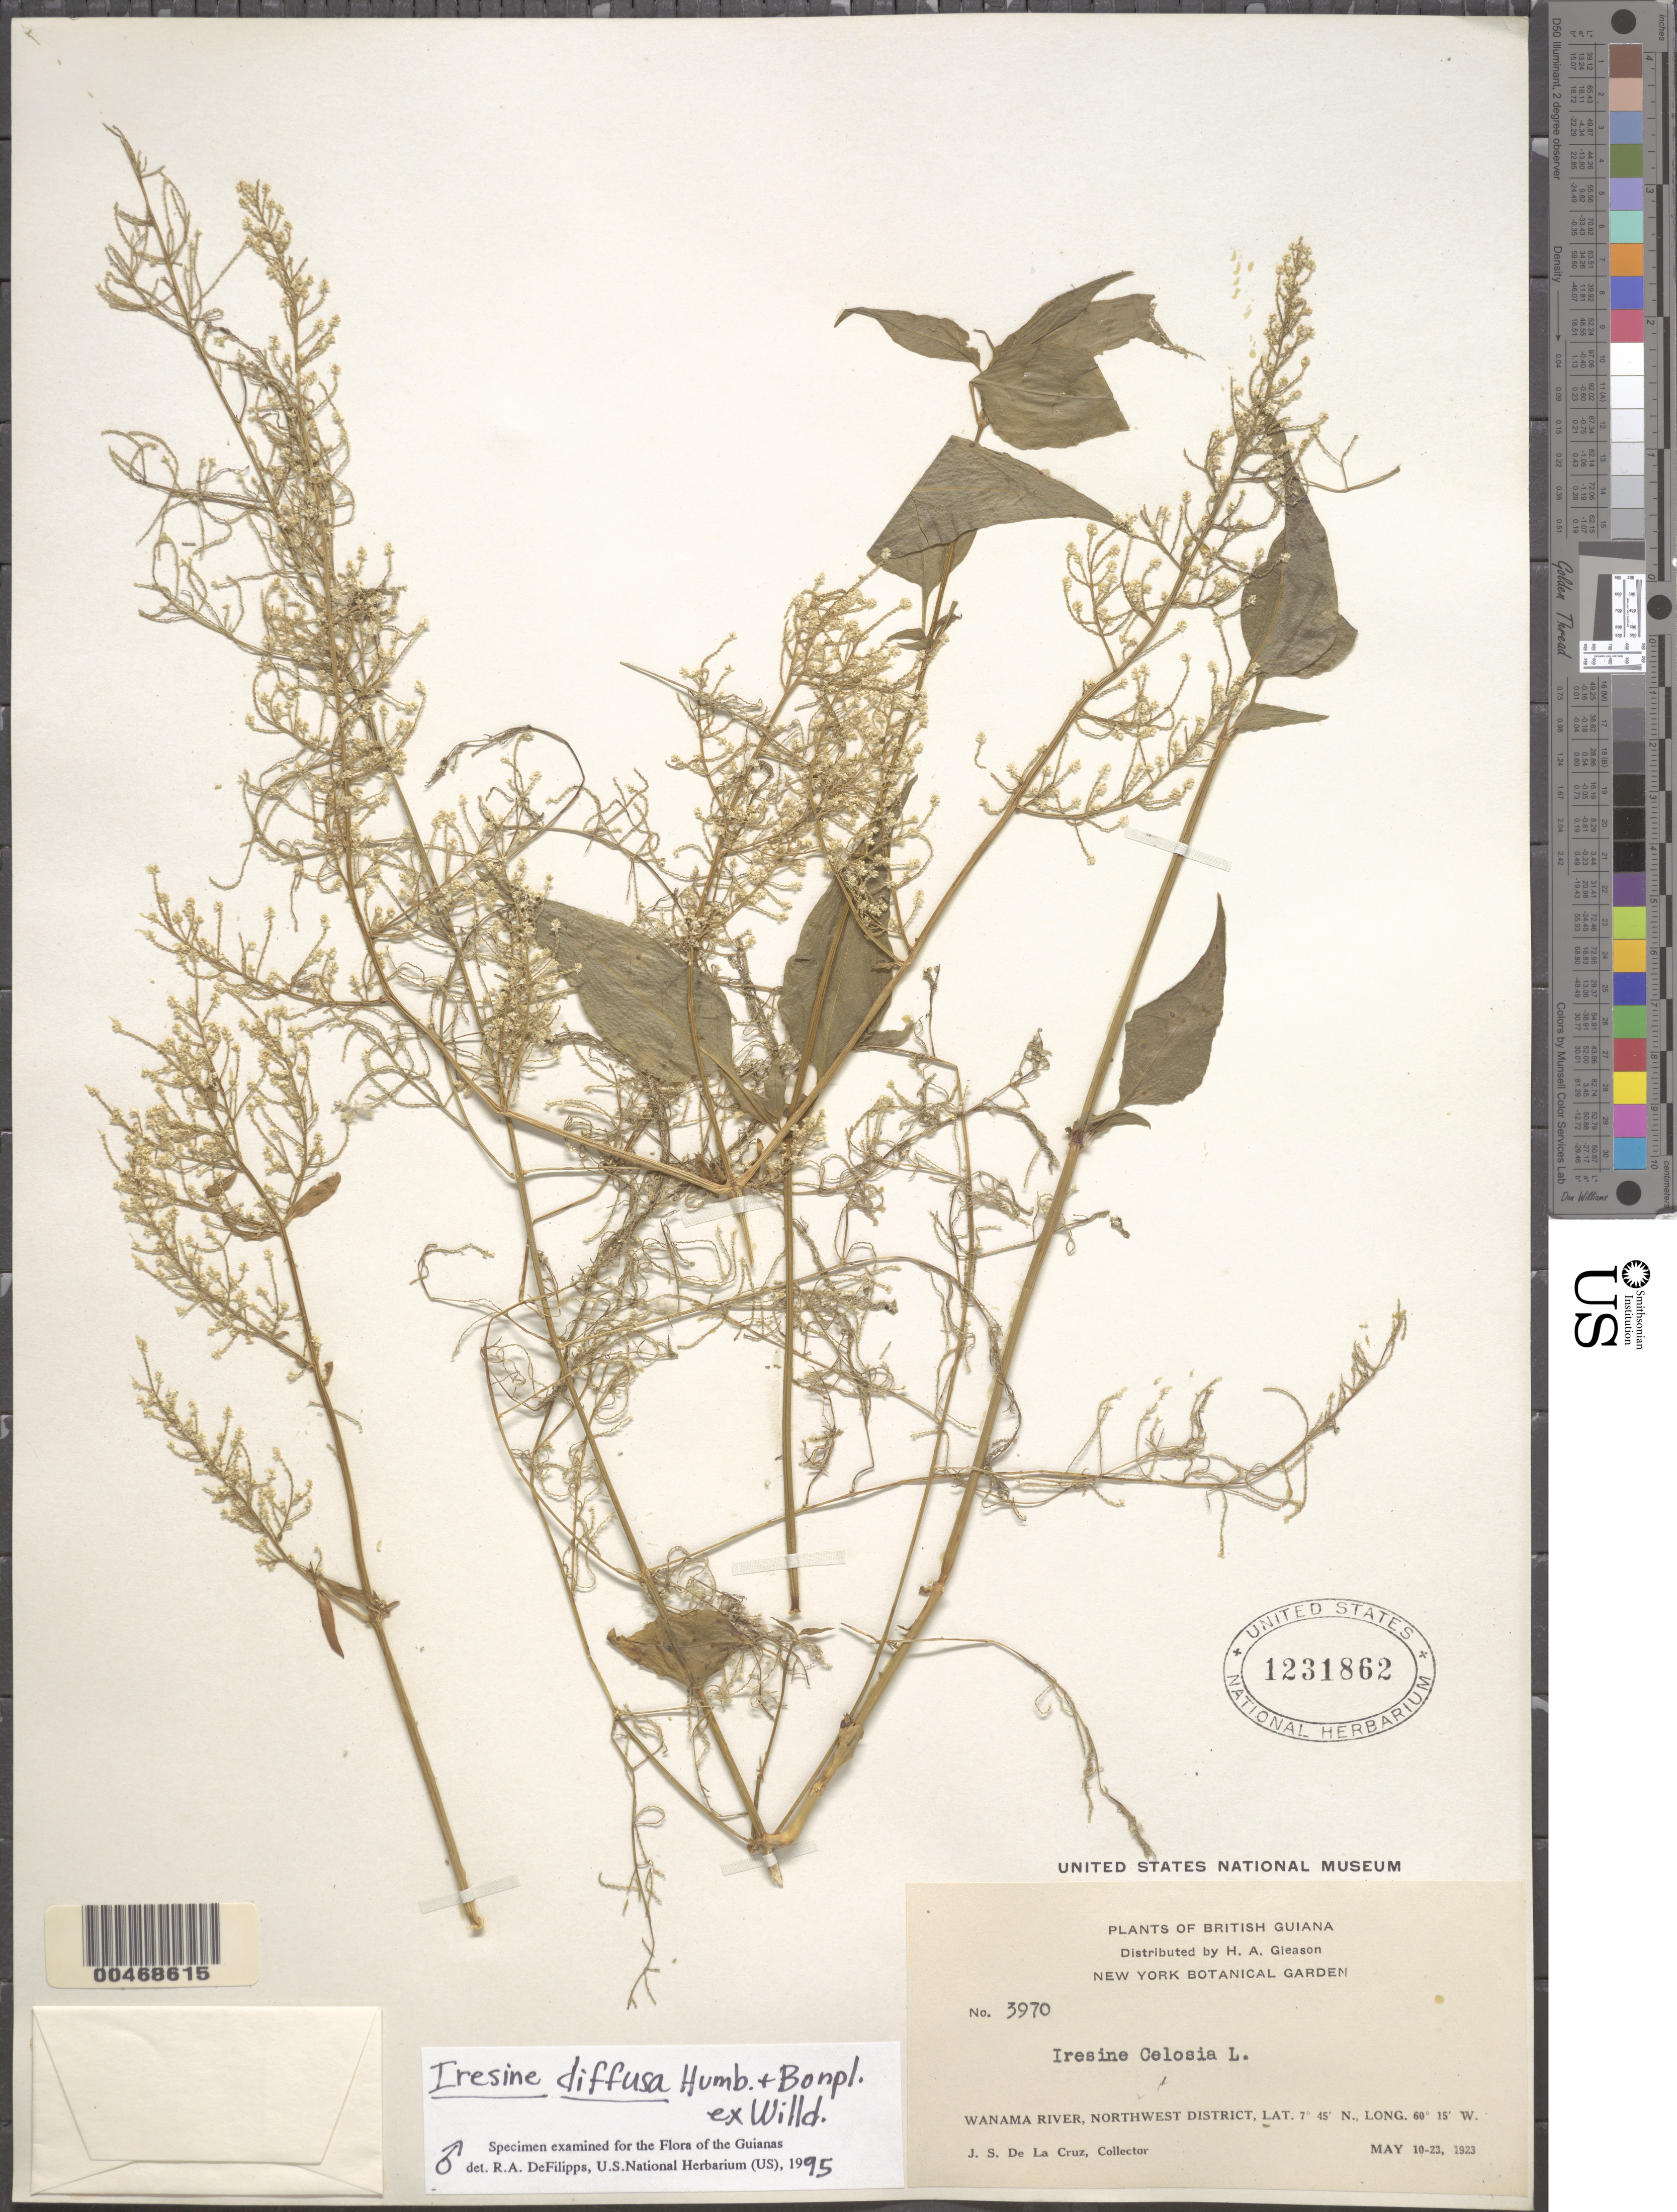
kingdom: Plantae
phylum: Tracheophyta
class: Magnoliopsida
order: Caryophyllales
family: Amaranthaceae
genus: Iresine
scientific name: Iresine diffusa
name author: Humb. & Bonpl. ex Willd.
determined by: DeFilipps, R. A.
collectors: J. S. de la Cruz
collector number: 3970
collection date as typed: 10 May 1923 to 23 May 1923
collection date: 1923-05-10/1923-05-23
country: Guyana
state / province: U. Demerara-Berbice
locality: Wanama River. [In former North West Region.]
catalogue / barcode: US 12318620